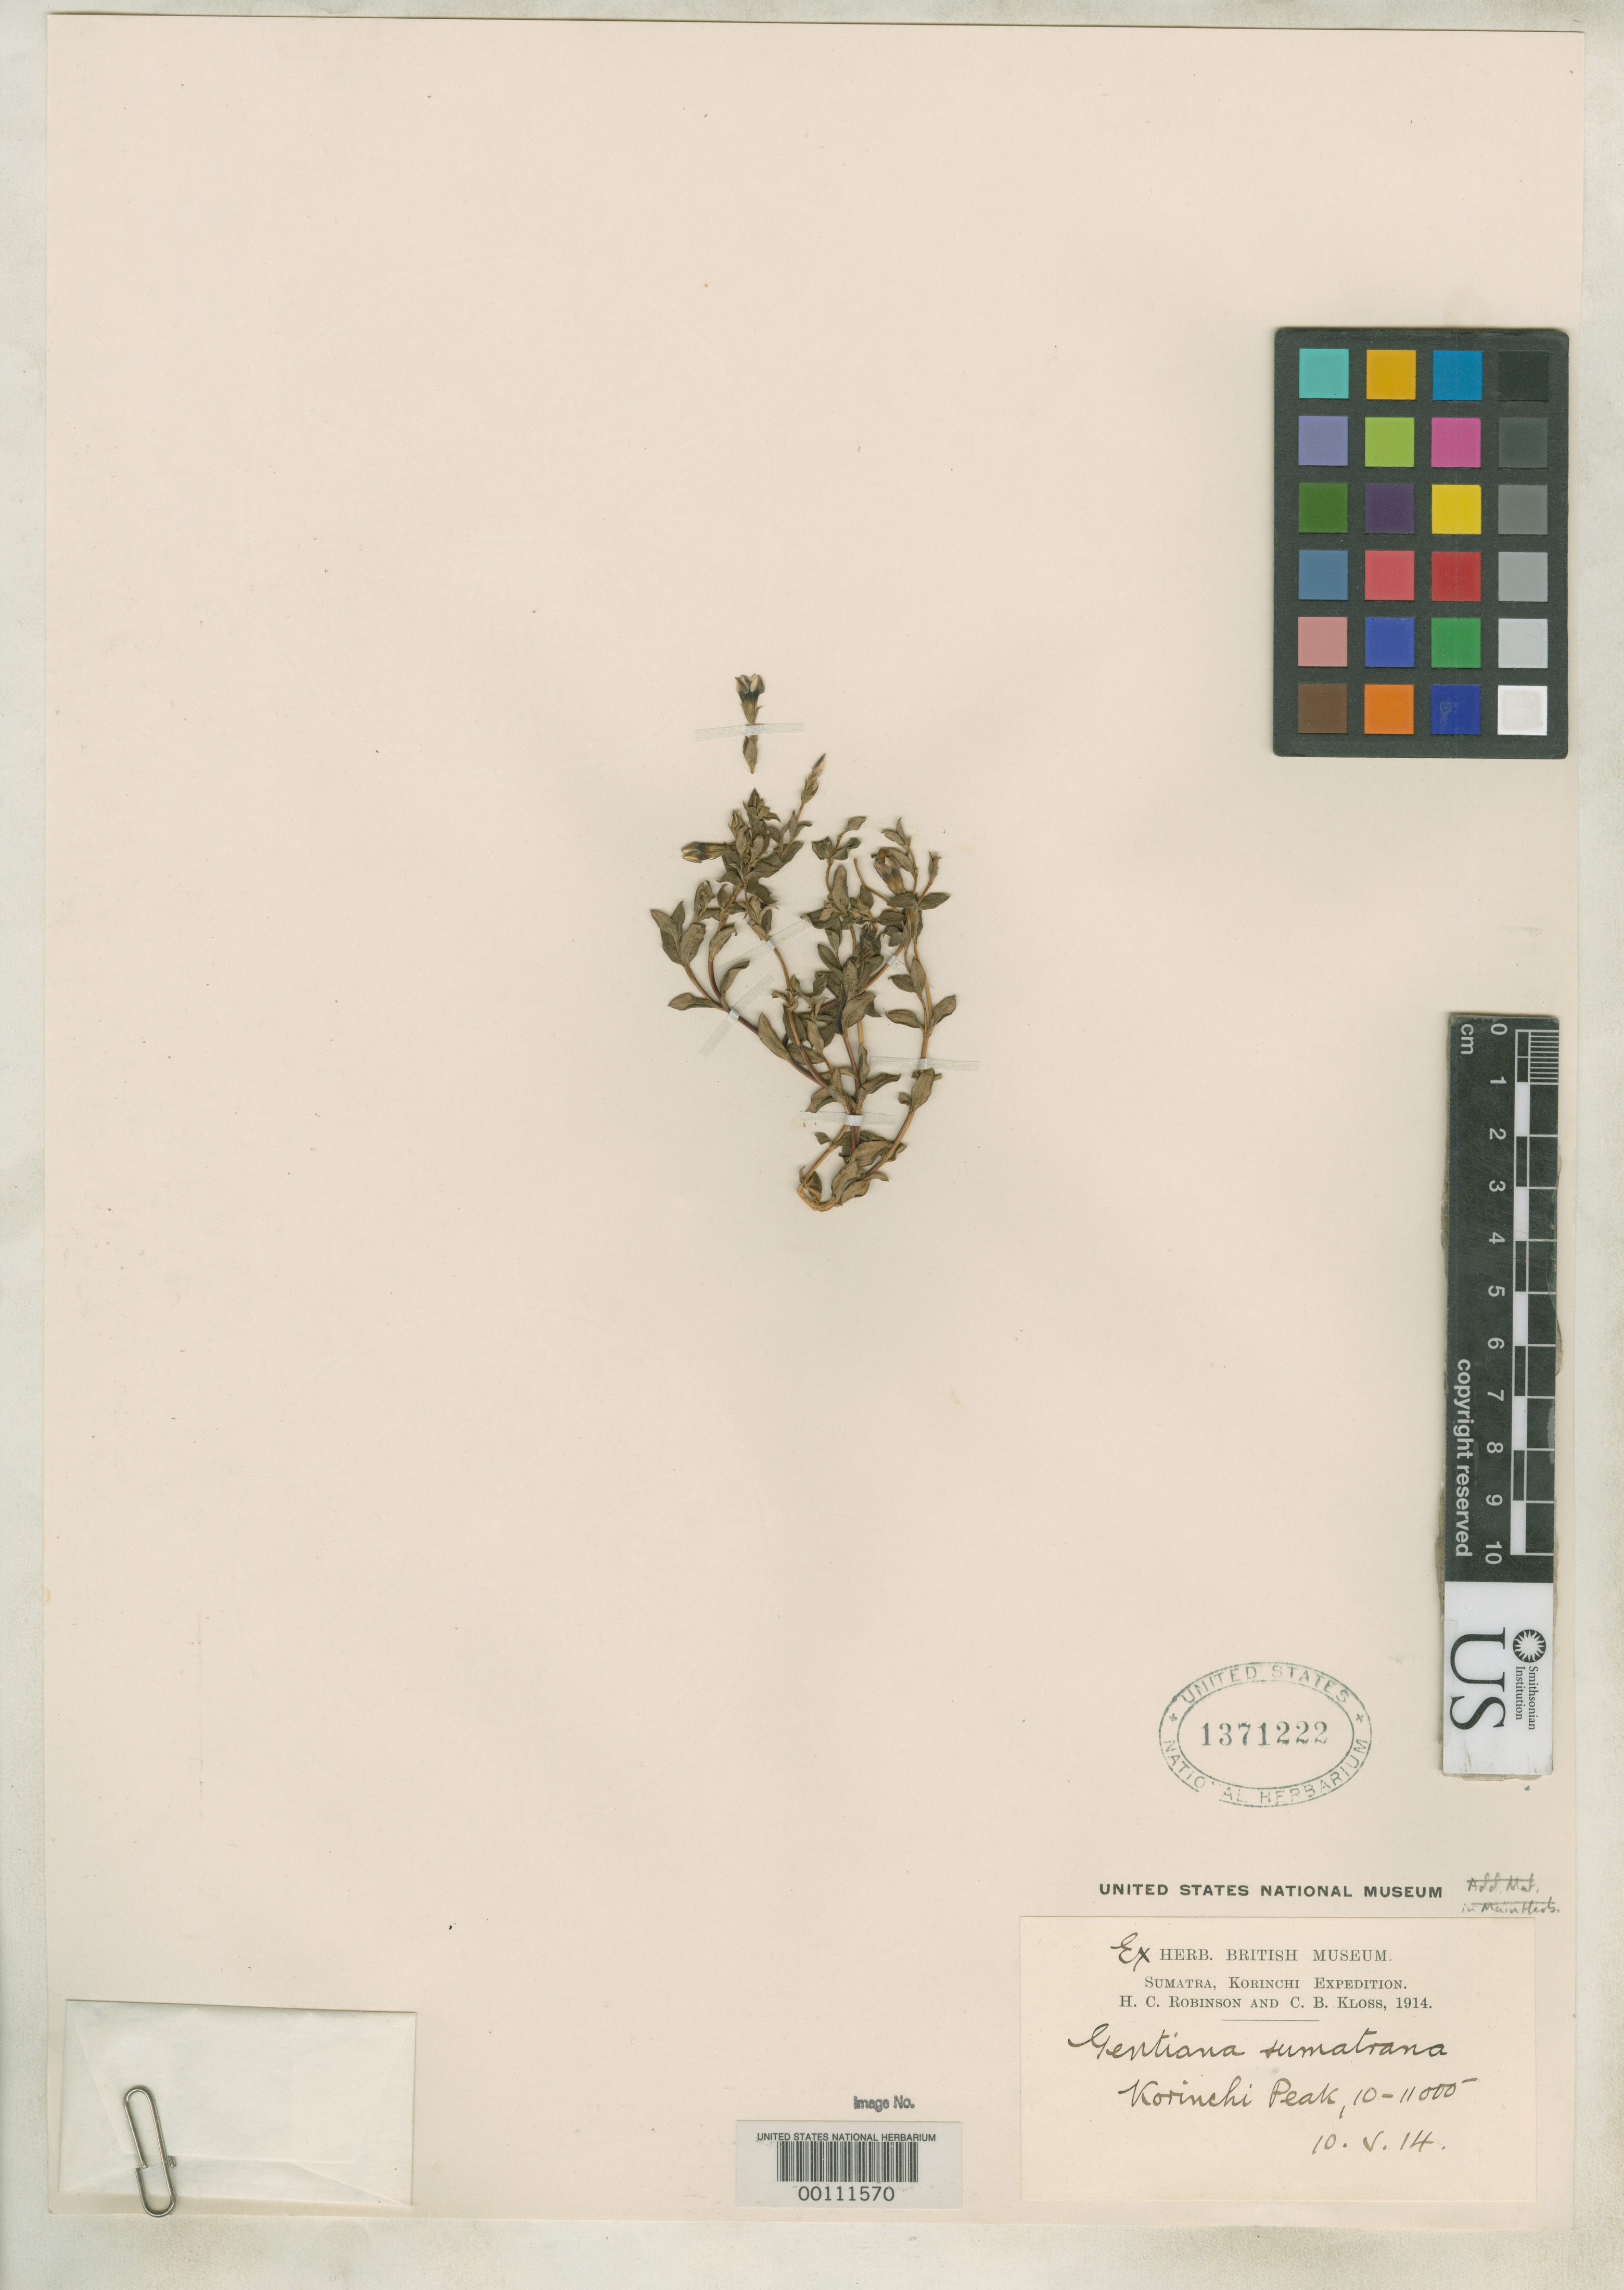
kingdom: Plantae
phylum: Tracheophyta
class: Magnoliopsida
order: Gentianales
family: Gentianaceae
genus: Gentiana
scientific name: Gentiana sumatrana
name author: Ridl.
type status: Isotype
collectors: H. C. Robinson & C. Kloss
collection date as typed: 10 May 1914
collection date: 1914-05-10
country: Indonesia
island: Sumatra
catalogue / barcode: US 1371222